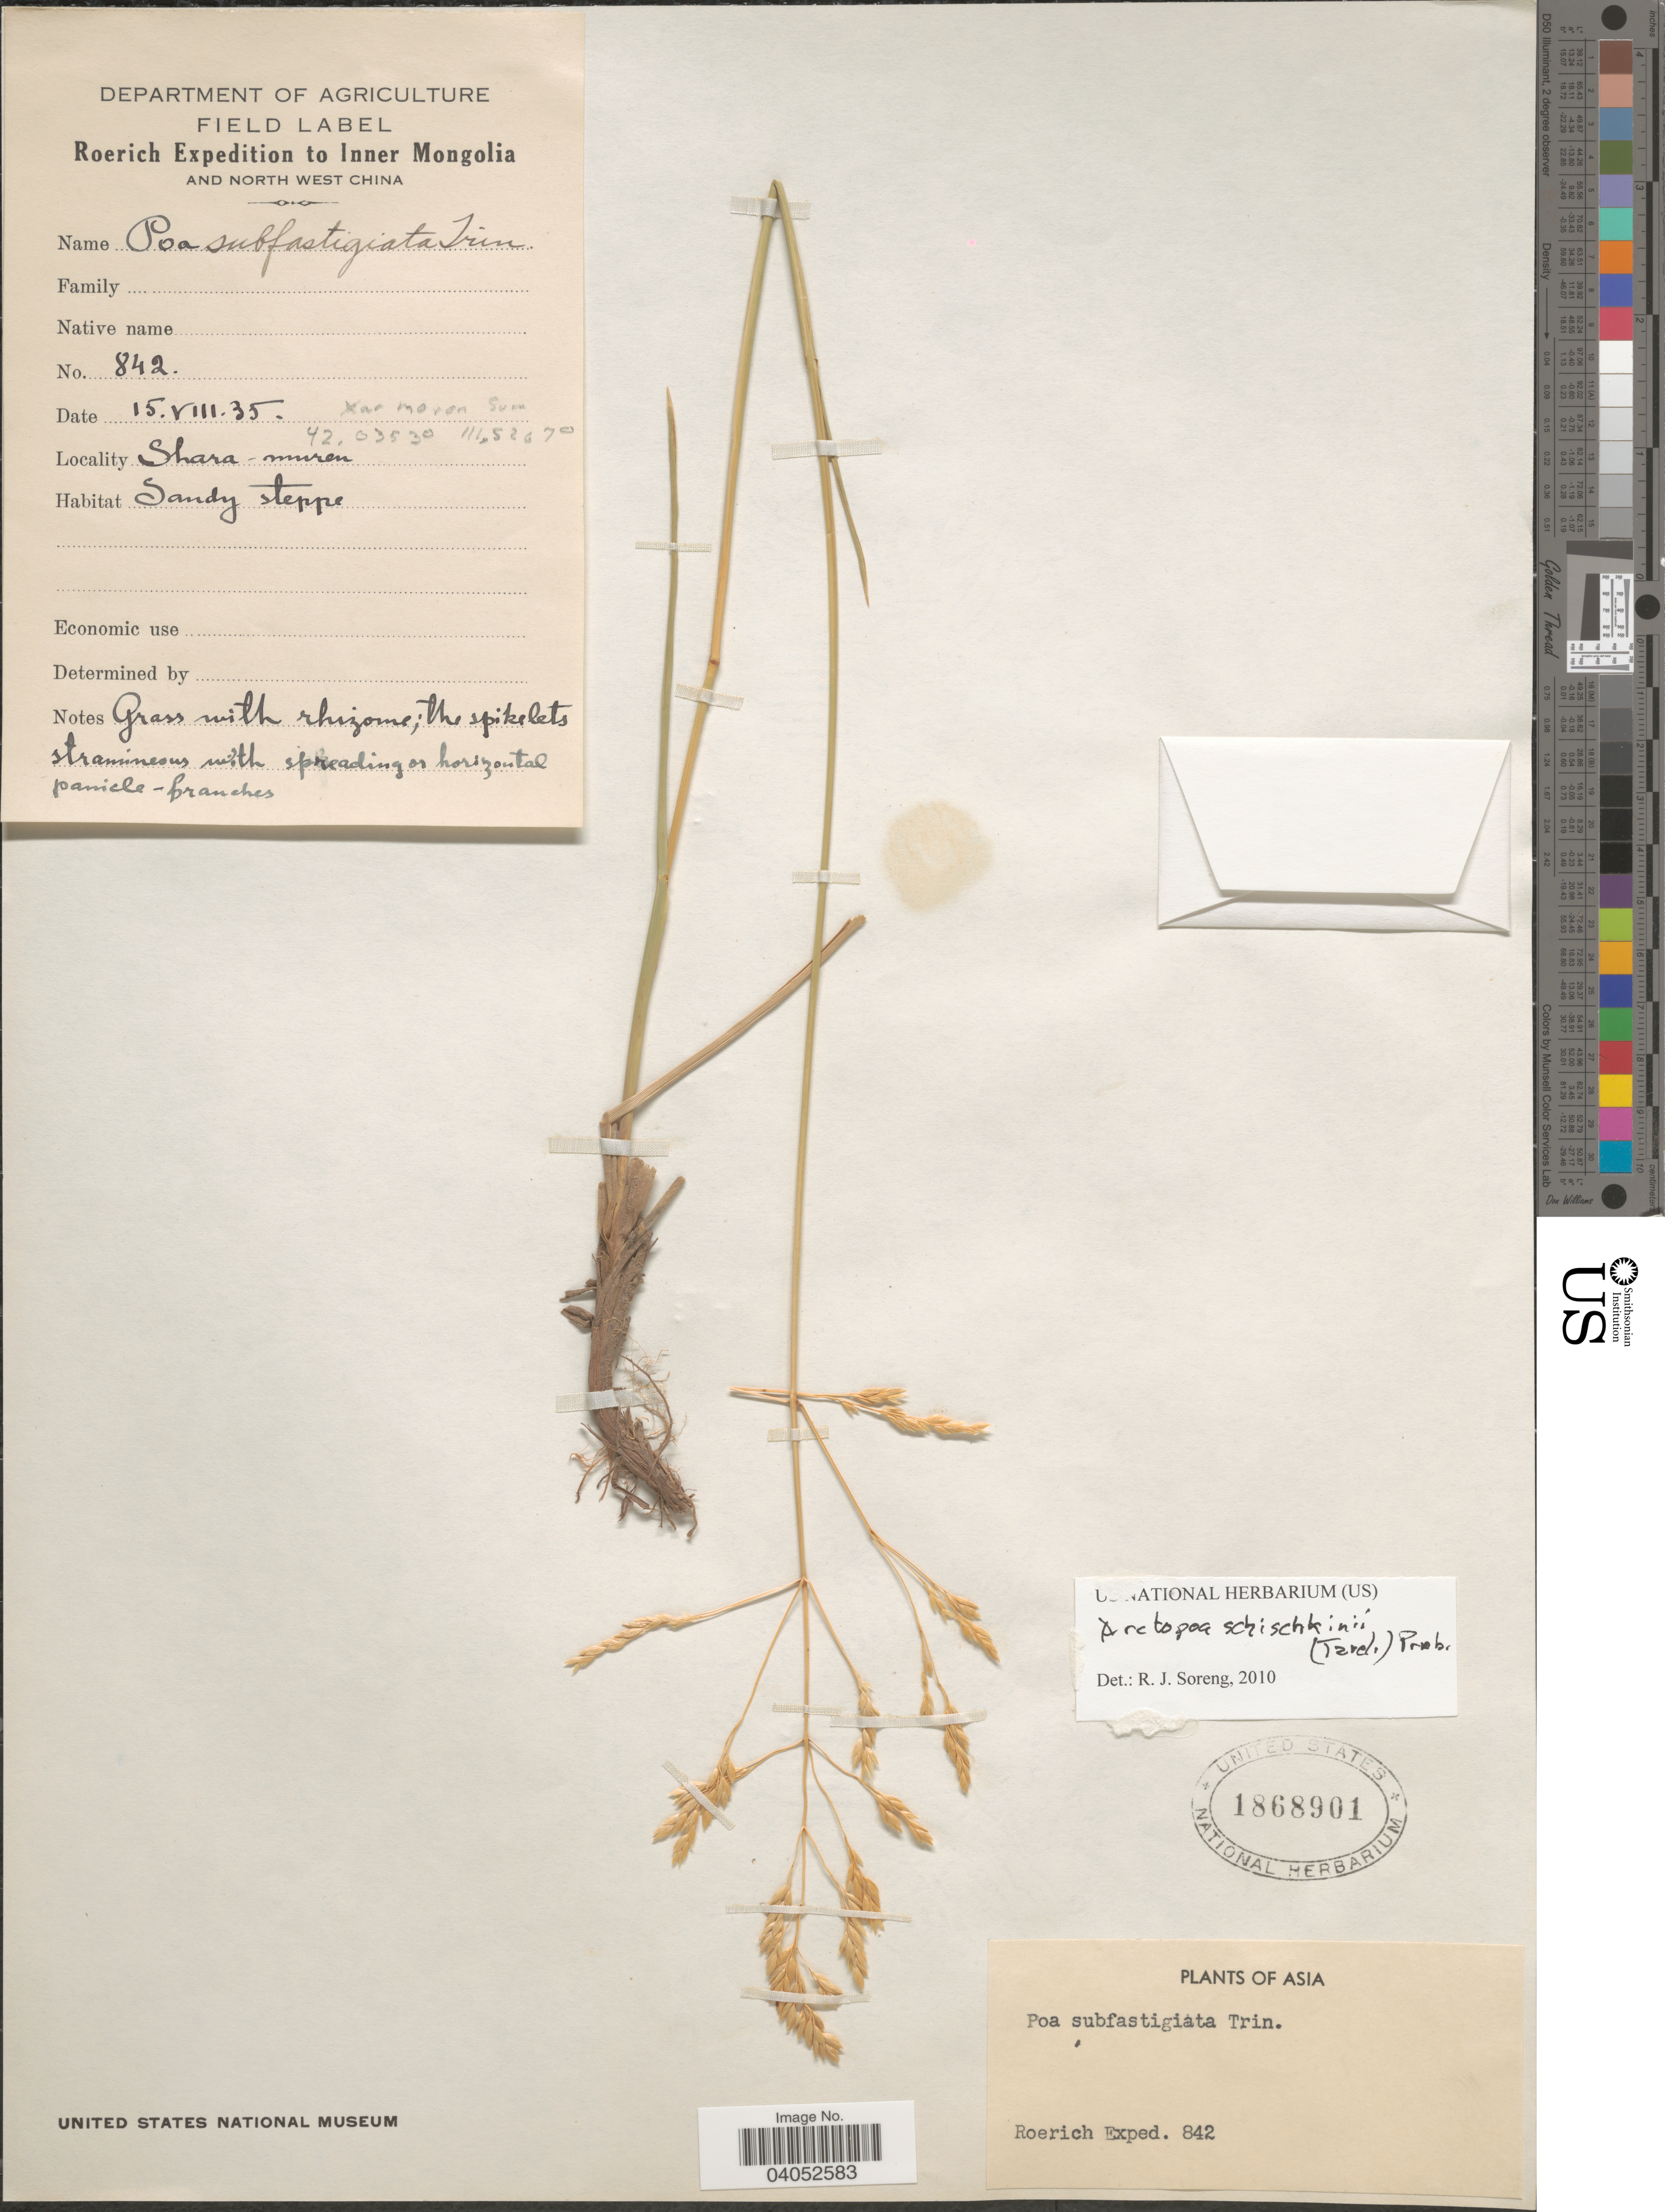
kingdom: Plantae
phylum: Tracheophyta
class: Liliopsida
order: Poales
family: Poaceae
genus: Arctopoa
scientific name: Arctopoa schischkinii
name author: (Tzvelev) Prob.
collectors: Roerich Expedition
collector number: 842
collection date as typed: Transcribed d/m/y: 15/8/35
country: China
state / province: Nei Monggol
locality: Inner Mongolia and North West China. Shara- muren.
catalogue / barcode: US 1868901